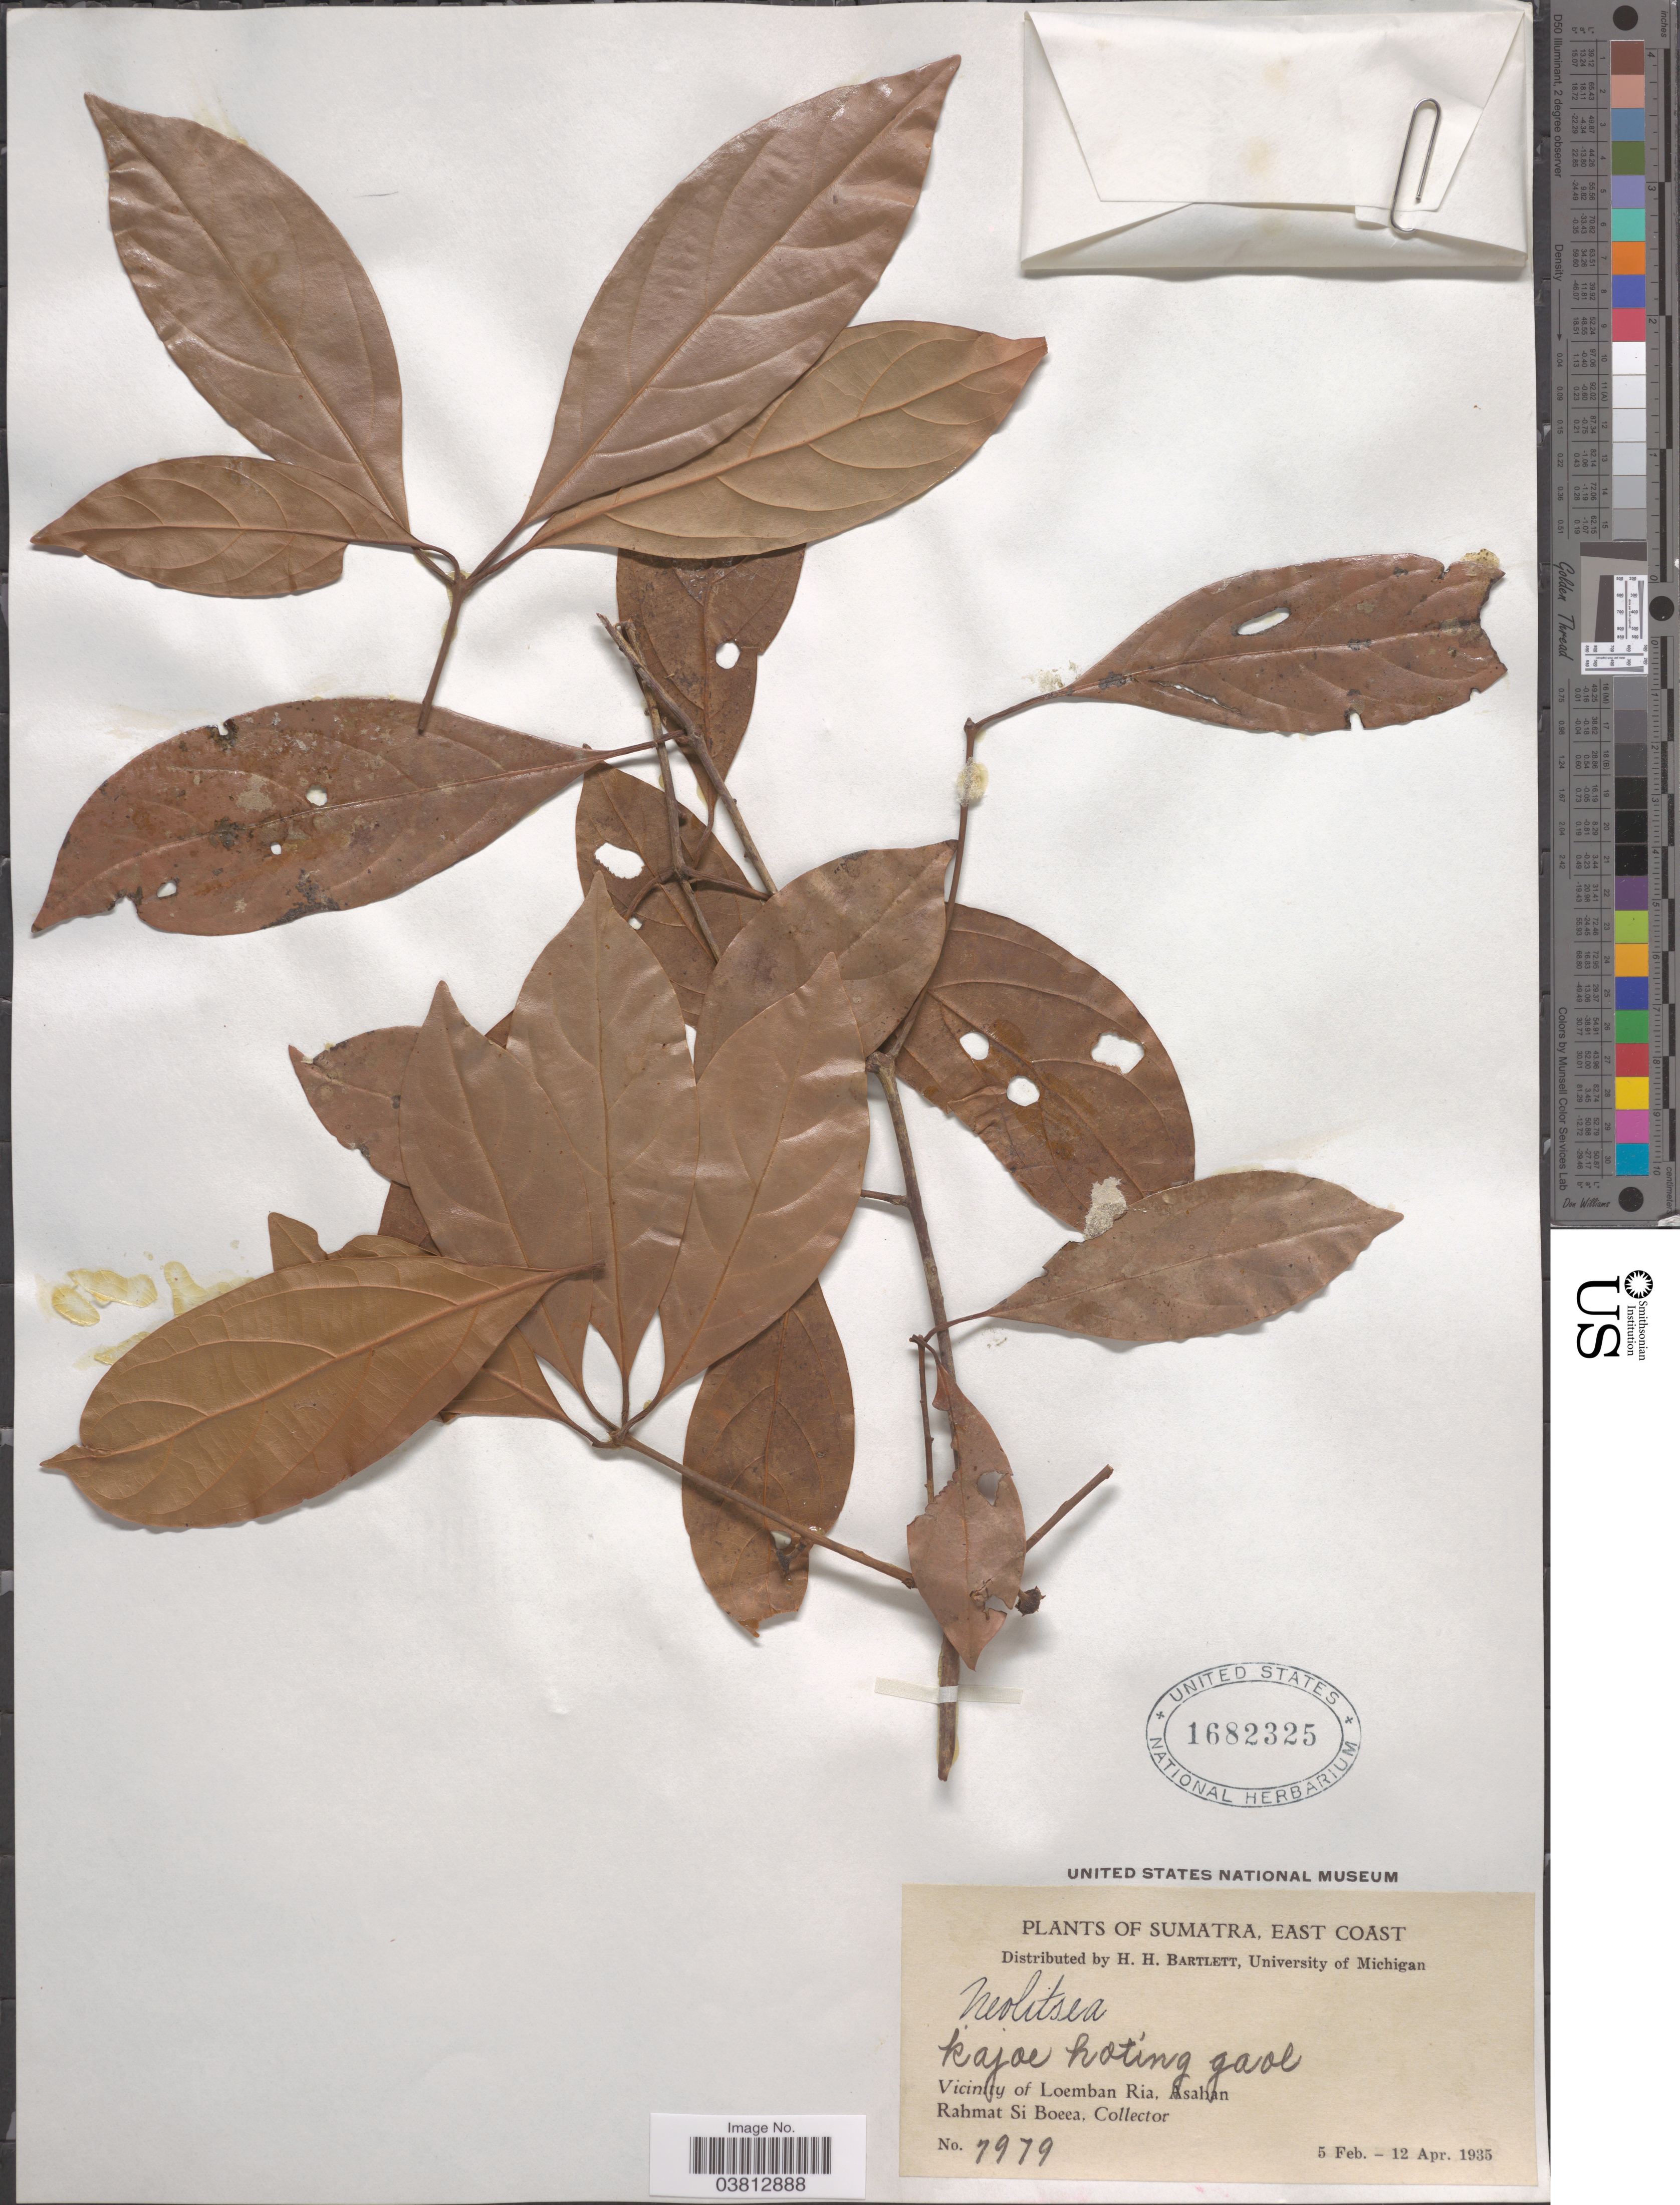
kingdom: Plantae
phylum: Tracheophyta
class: Magnoliopsida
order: Laurales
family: Lauraceae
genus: Neolitsea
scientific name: Neolitsea sp.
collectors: Rahmat Si Boeea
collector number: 7979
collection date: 1935-02-05/1935-04-12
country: Indonesia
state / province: Sumatra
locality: East Coast. Vicinity of Loemban Ria, Asahan.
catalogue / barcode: US 1682325